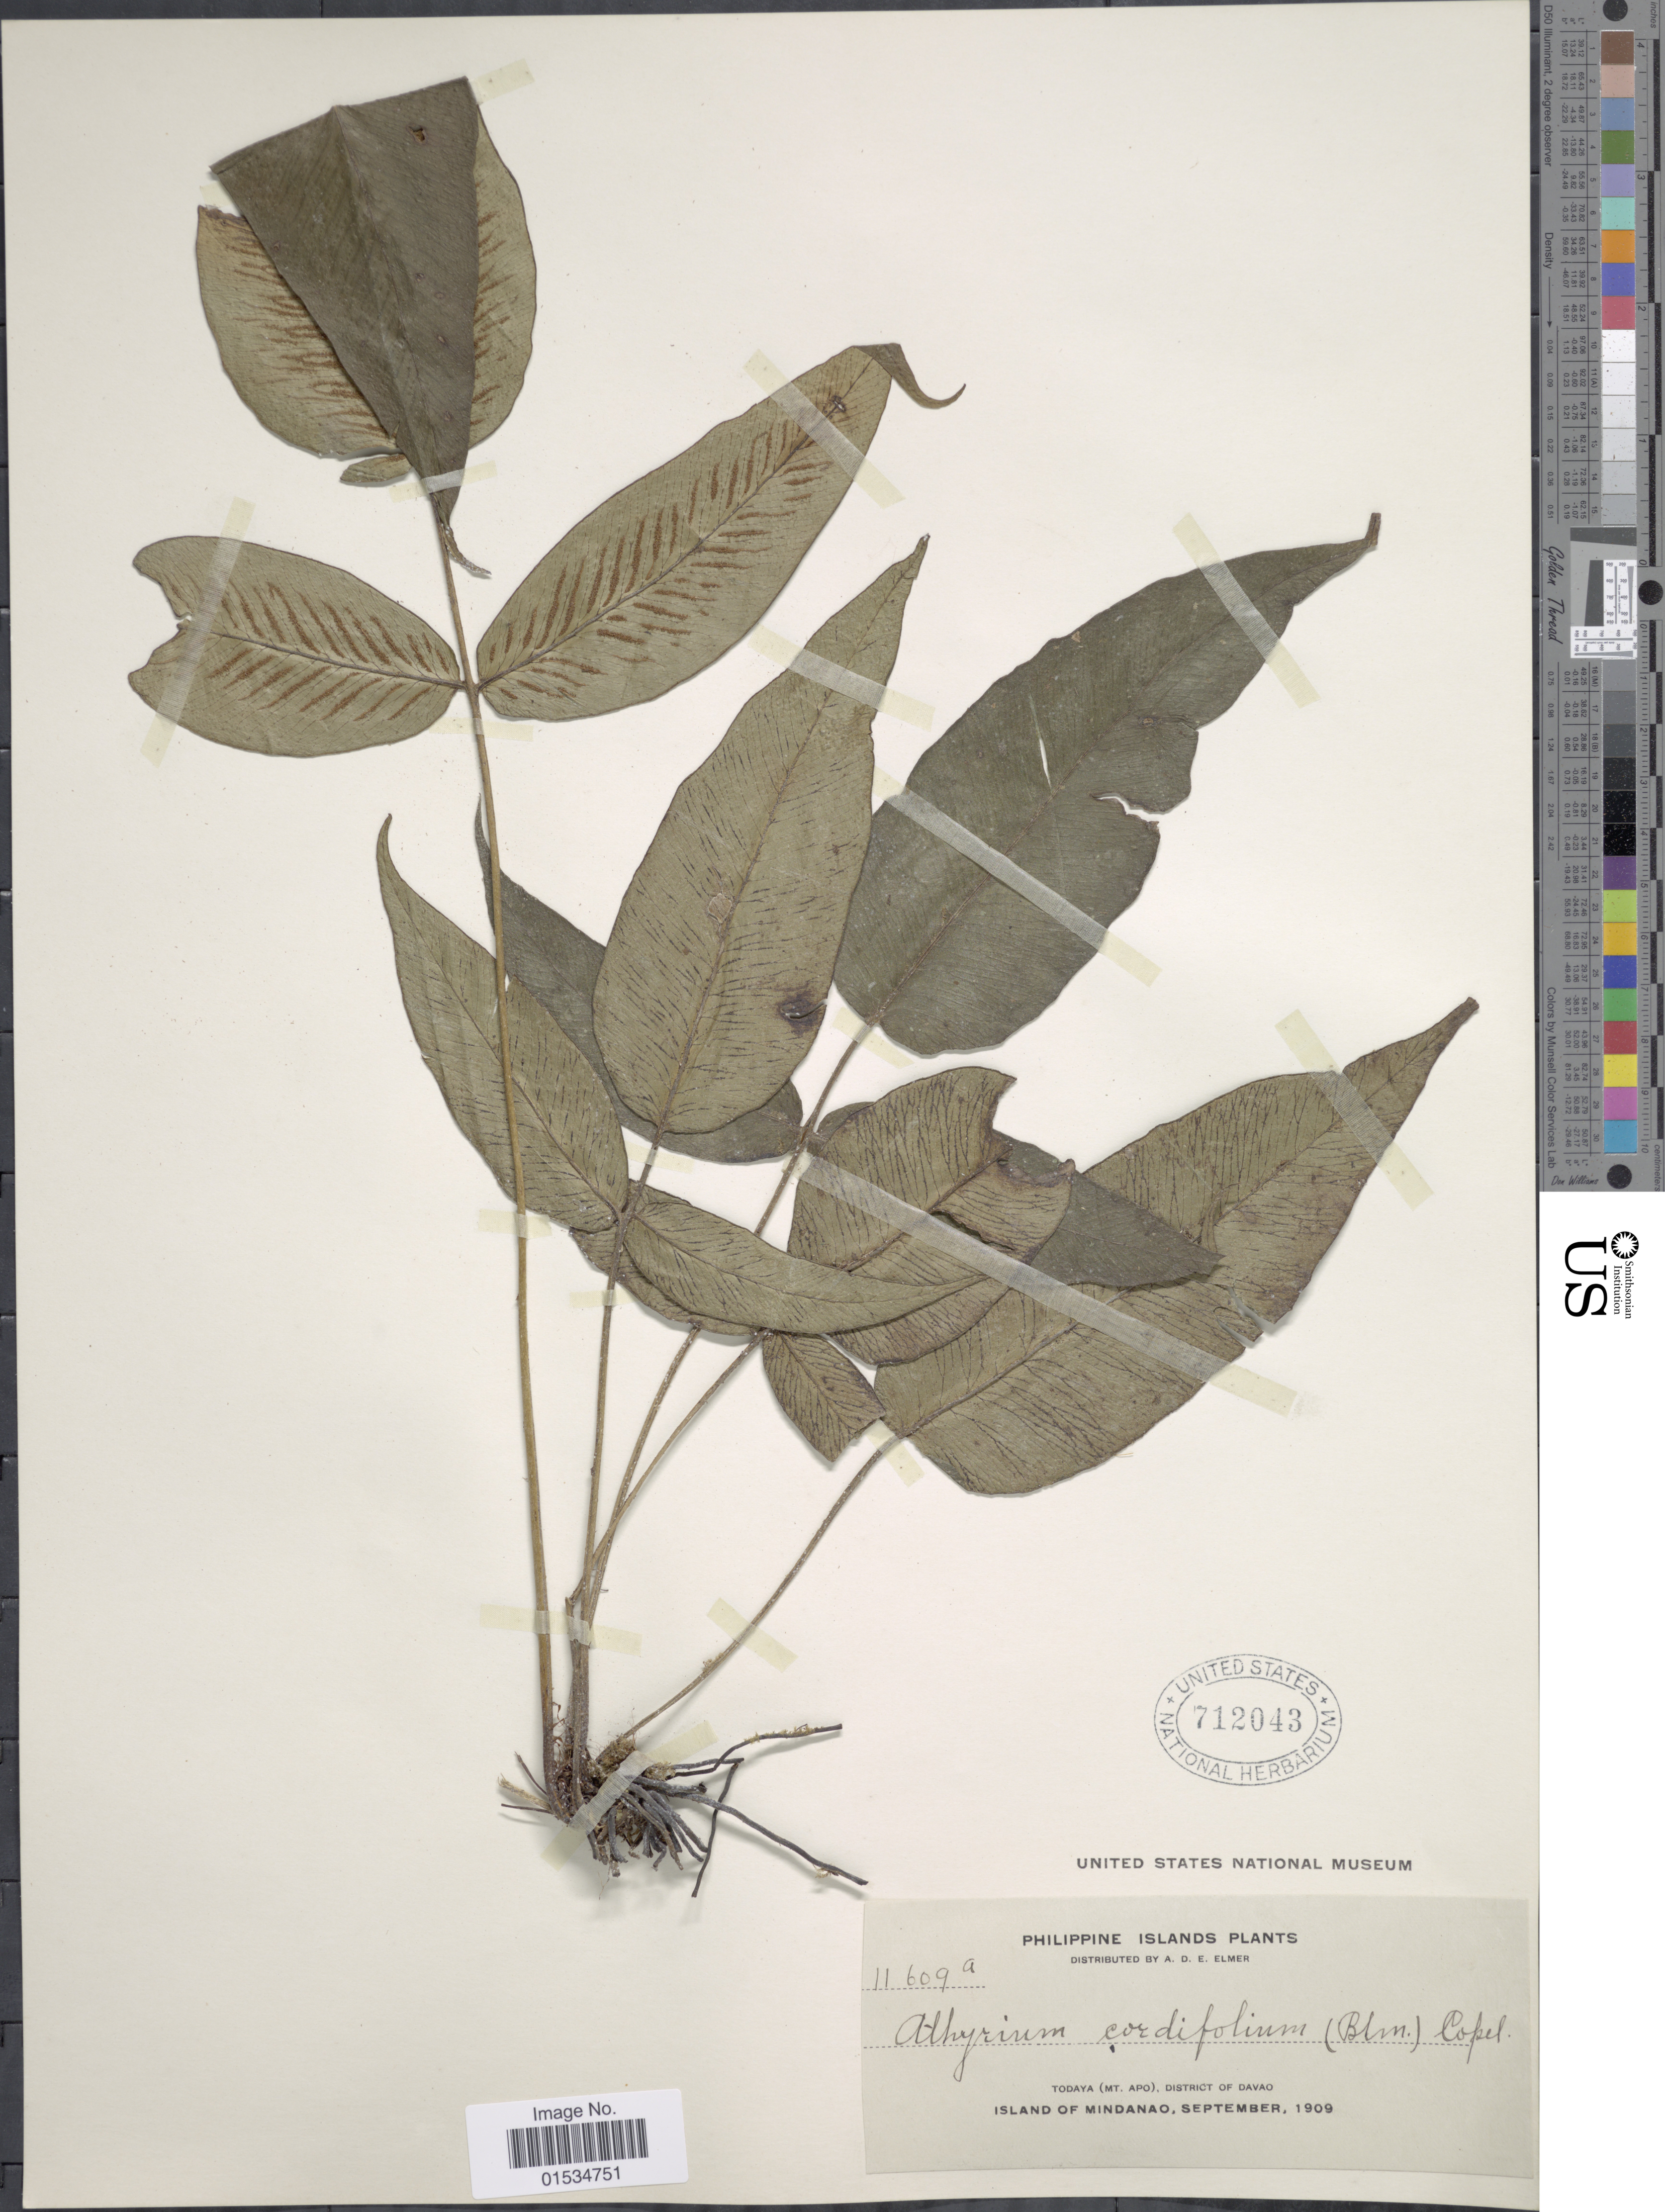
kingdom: Plantae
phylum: Tracheophyta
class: Polypodiopsida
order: Polypodiales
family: Athyriaceae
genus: Diplazium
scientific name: Diplazium cordifolium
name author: Blume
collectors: A. D. E. Elmer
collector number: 11609a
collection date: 1909-09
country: Philippines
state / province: Davao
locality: Todaya (Mt. Apo), District of Davao, Island of Mindanao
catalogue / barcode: US 712043